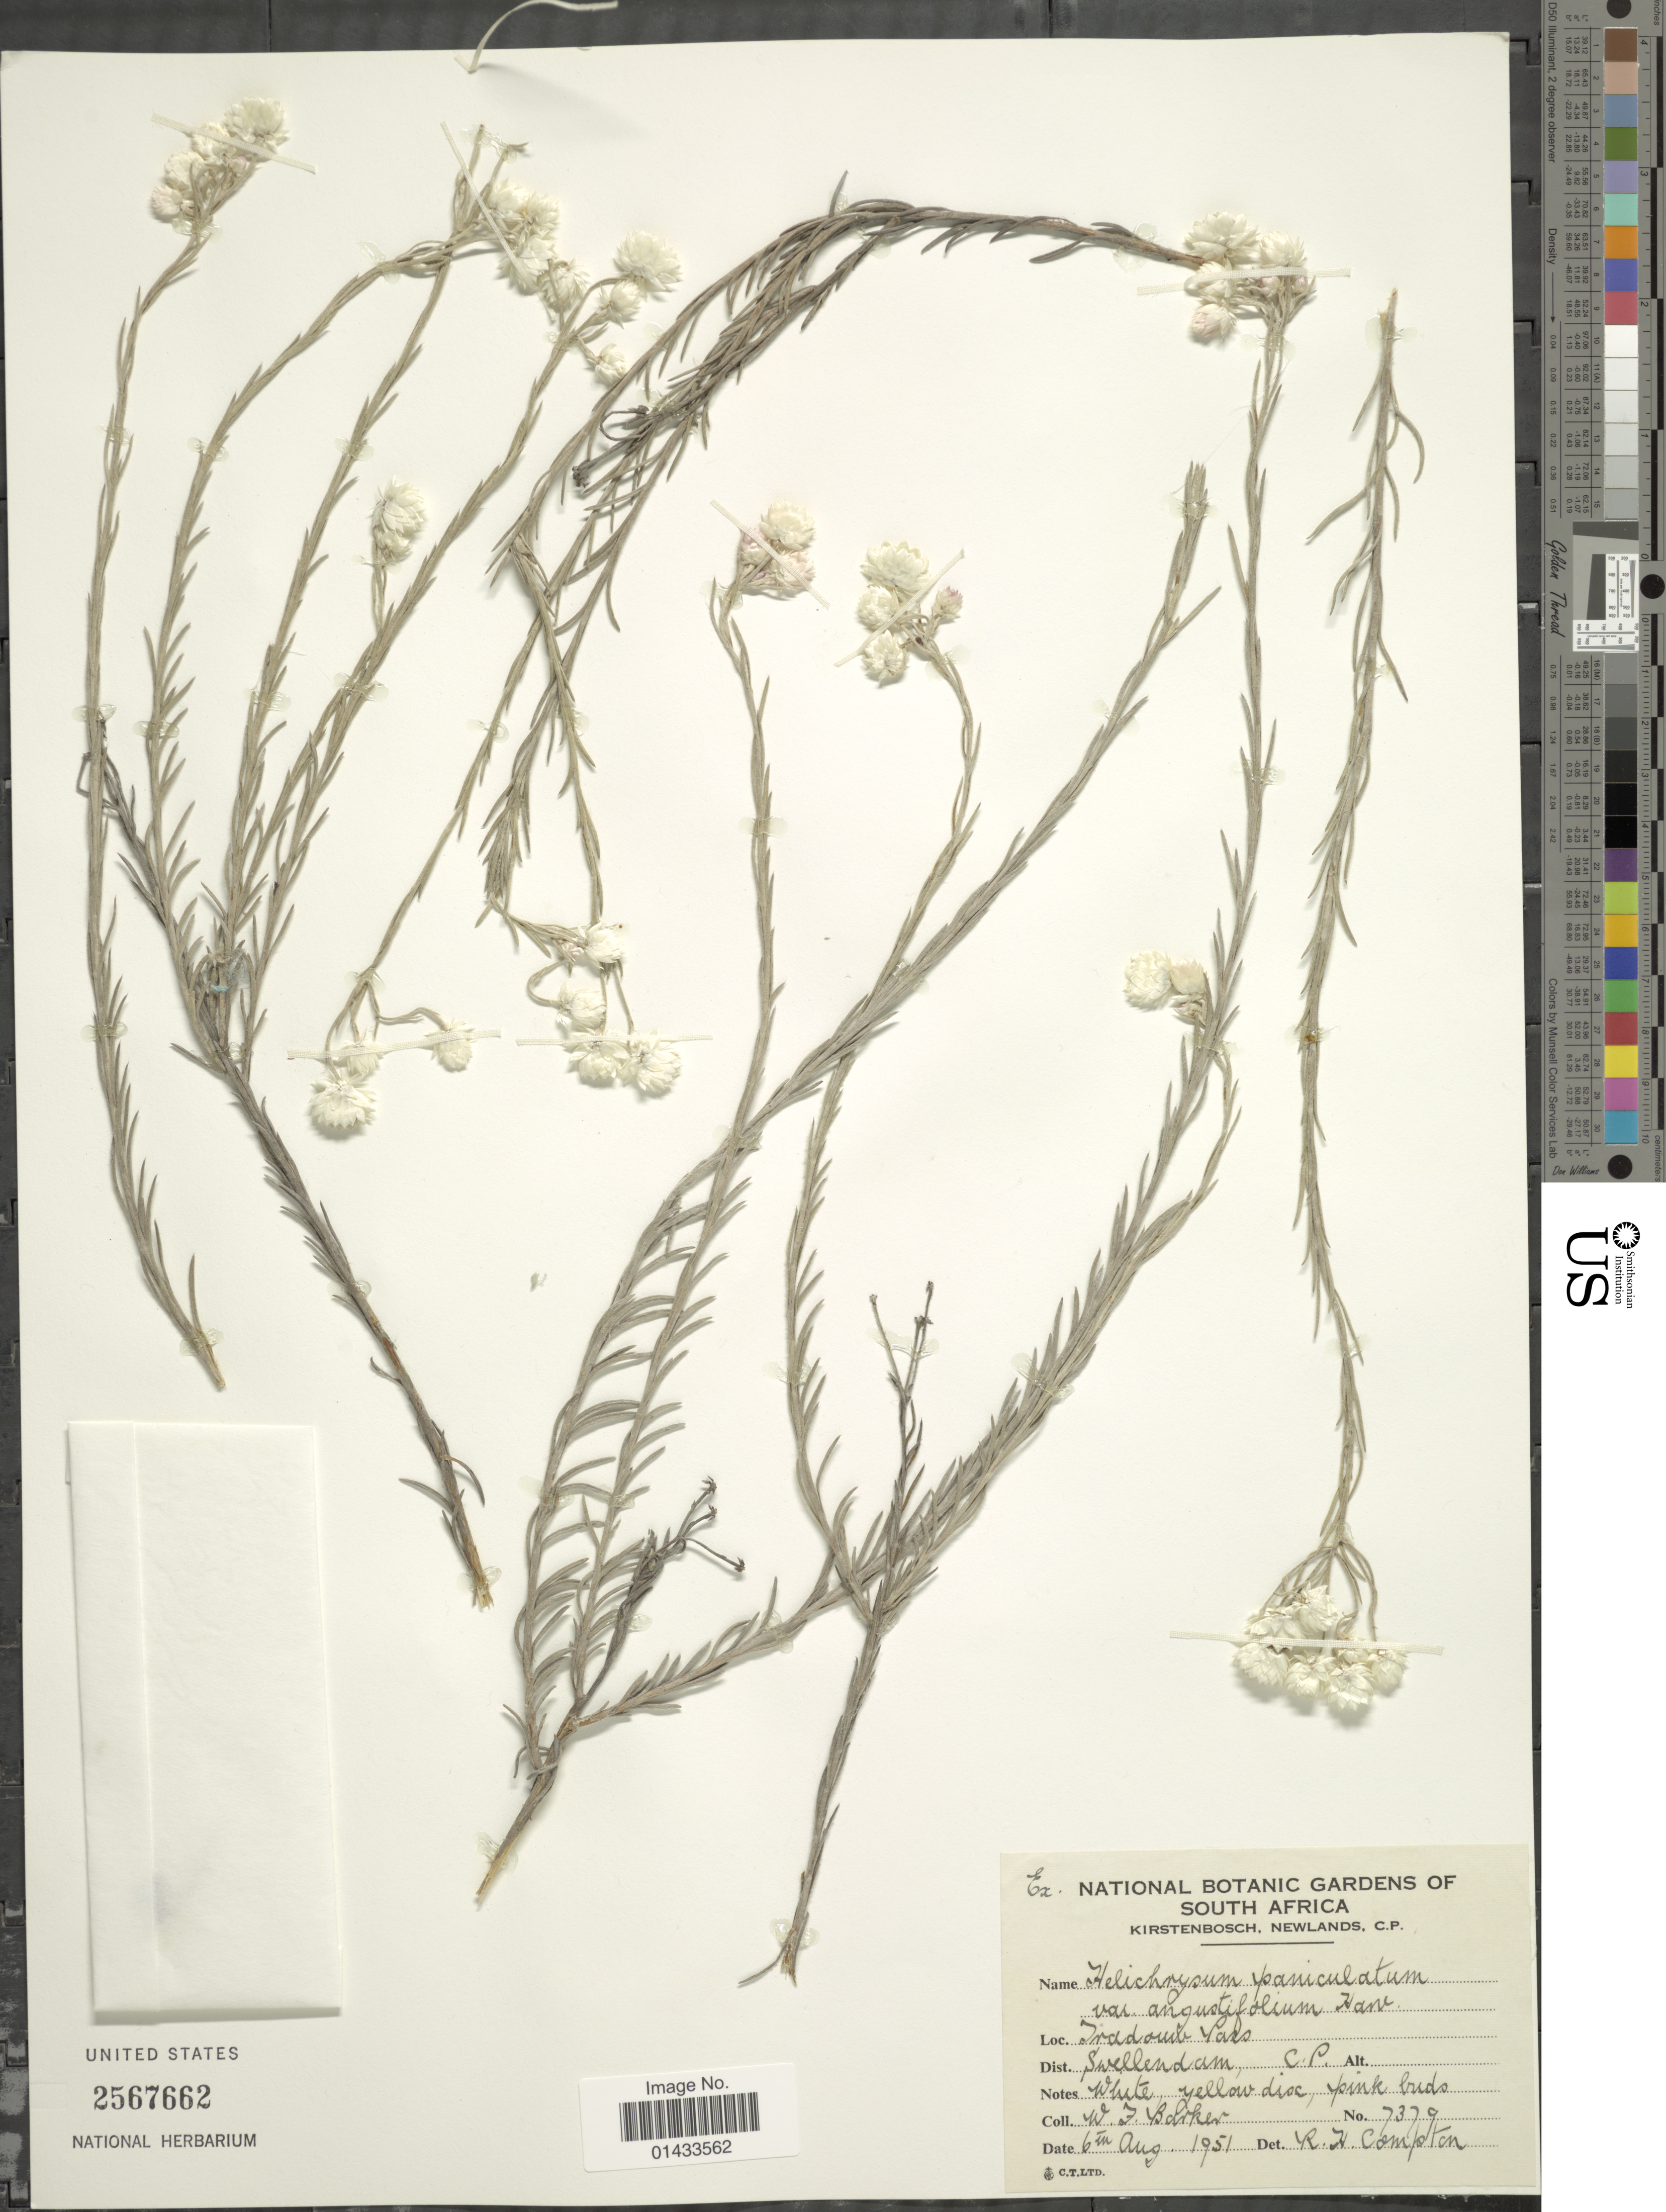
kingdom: Plantae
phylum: Tracheophyta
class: Magnoliopsida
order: Asterales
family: Asteraceae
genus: Helichrysum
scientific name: Helichrysum paniculatum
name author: (L.) A. Cunn.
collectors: W. F. Barker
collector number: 7379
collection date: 1951-08-06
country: South Africa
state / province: Western Cape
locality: Iradown Pass, Swellendam C. P.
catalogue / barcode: US 2567662